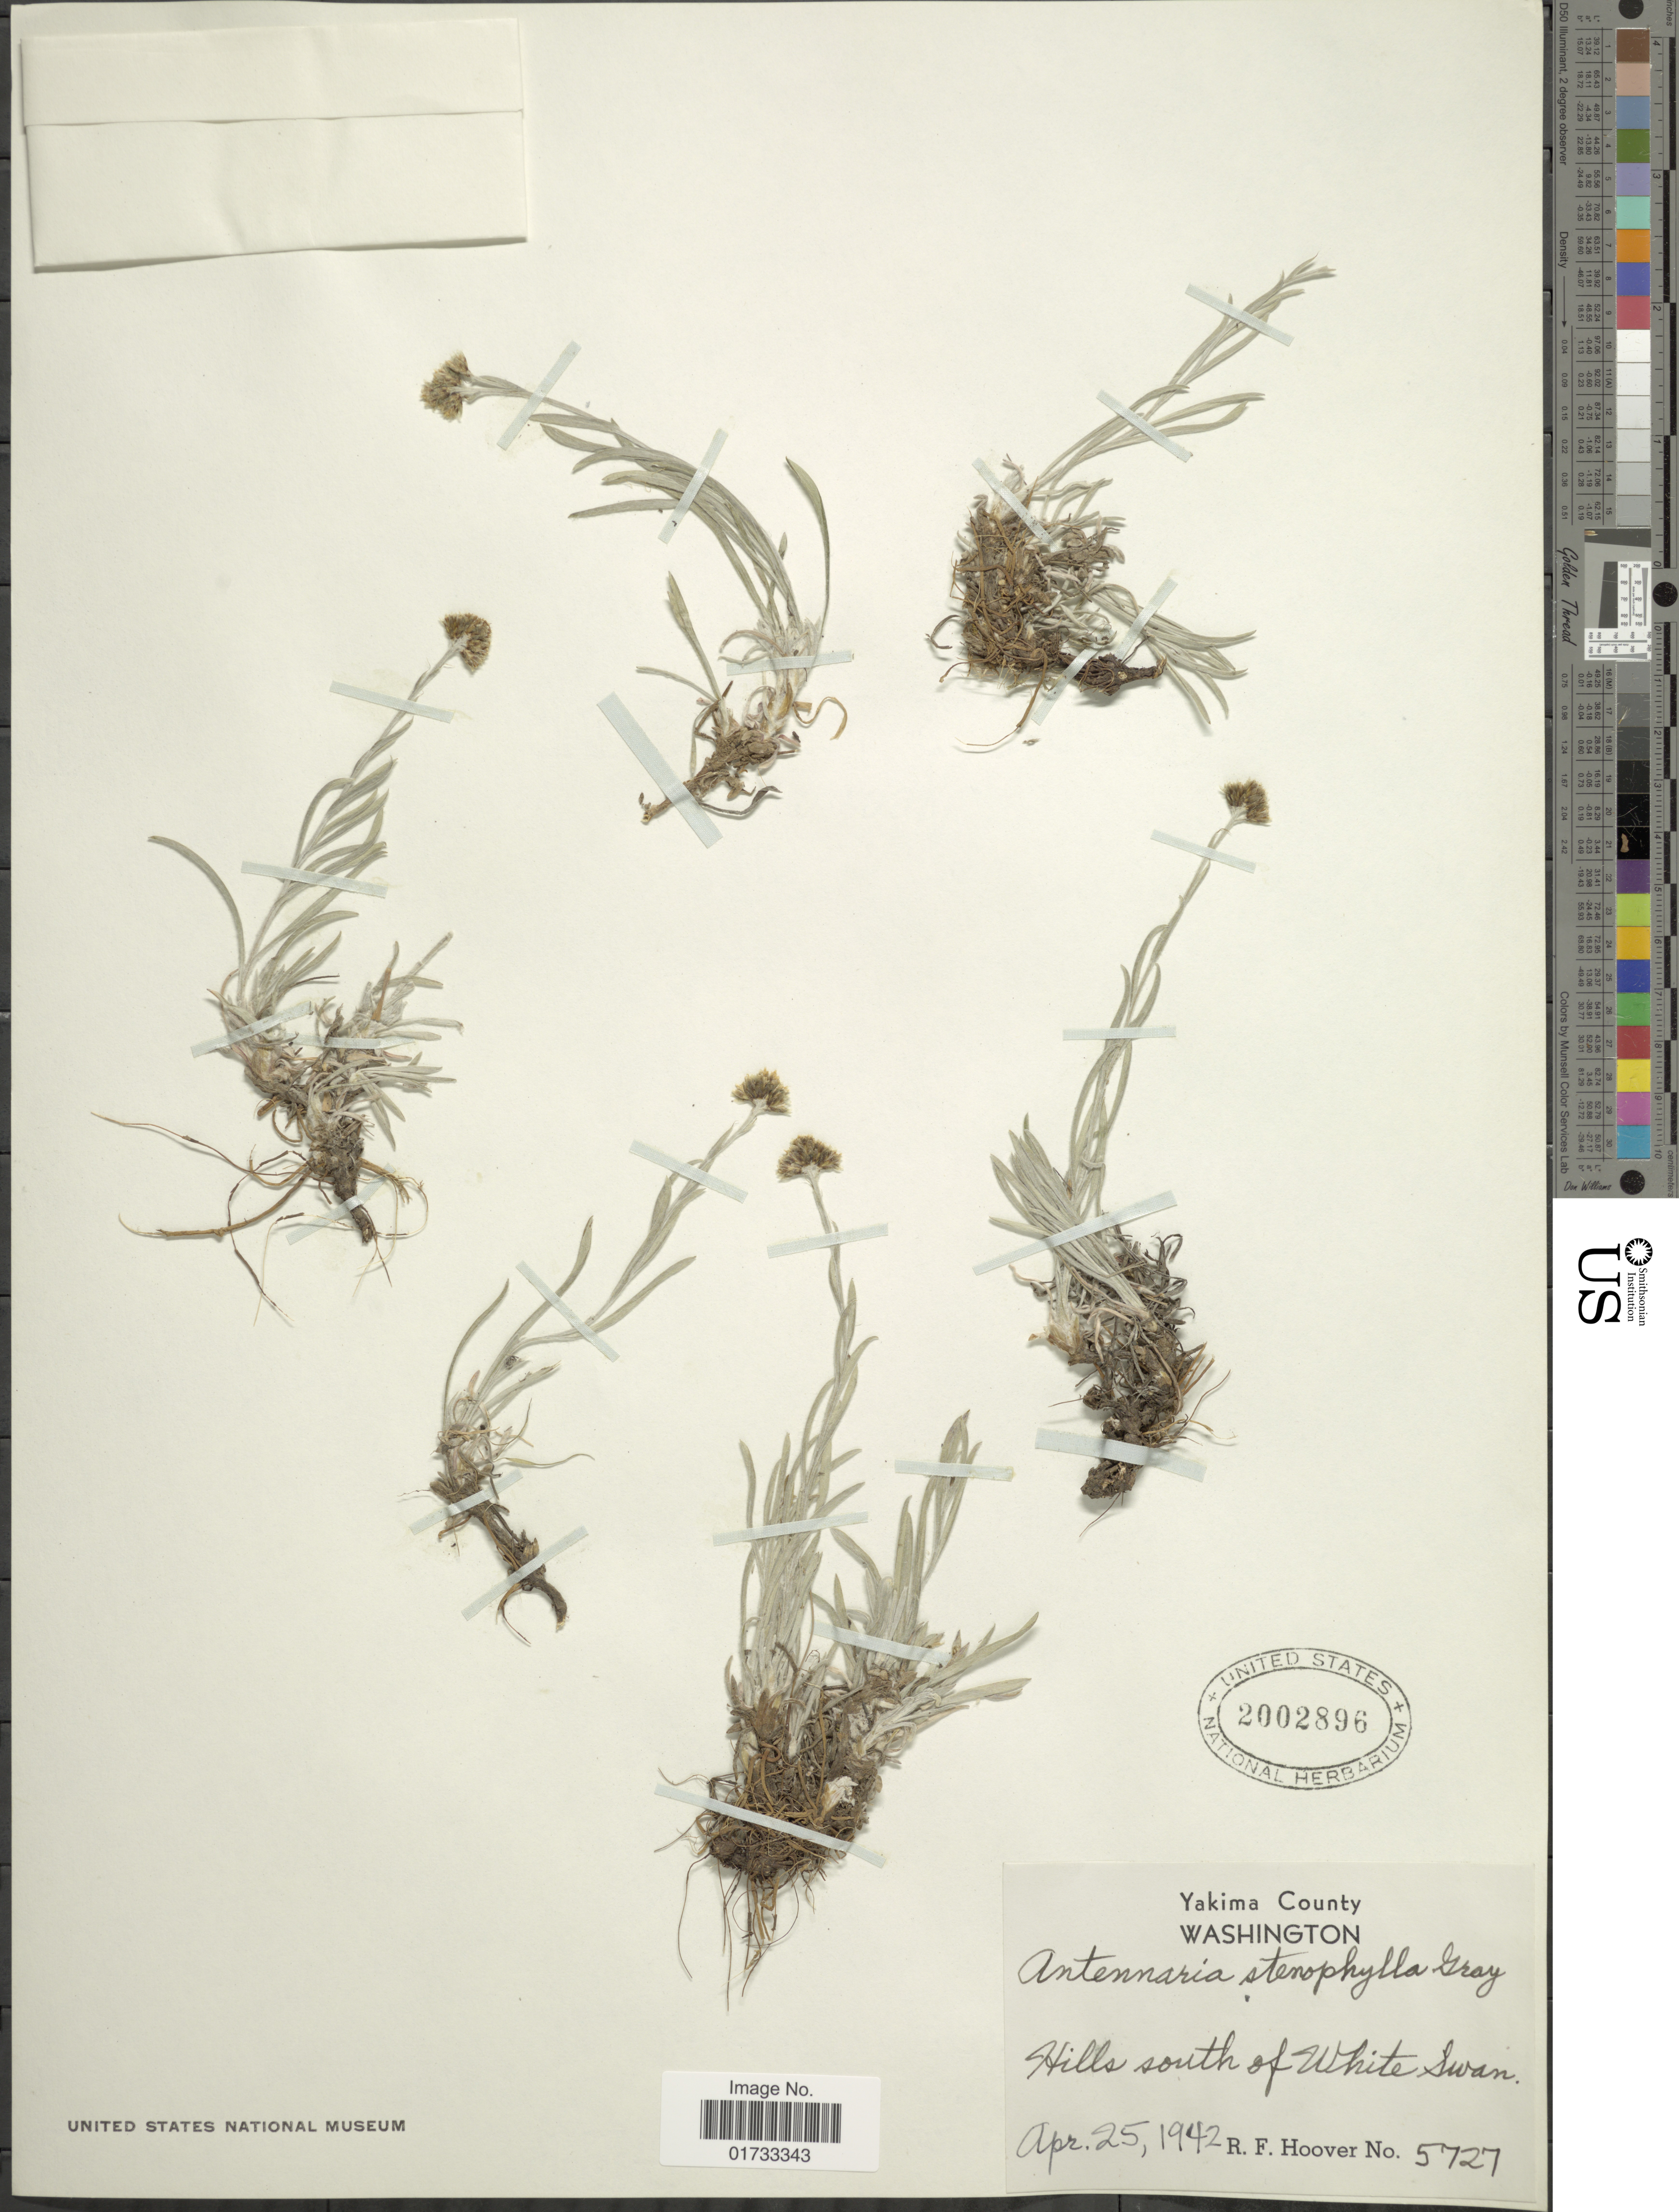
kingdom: Plantae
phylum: Tracheophyta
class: Magnoliopsida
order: Asterales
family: Asteraceae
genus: Antennaria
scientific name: Antennaria stenophylla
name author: (A. Gray) A. Gray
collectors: R. F. Hoover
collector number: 5727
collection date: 1942-04-25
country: United States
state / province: Washington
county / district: Yakima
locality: Yakima County, Hills south of White Swan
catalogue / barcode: US 2002896